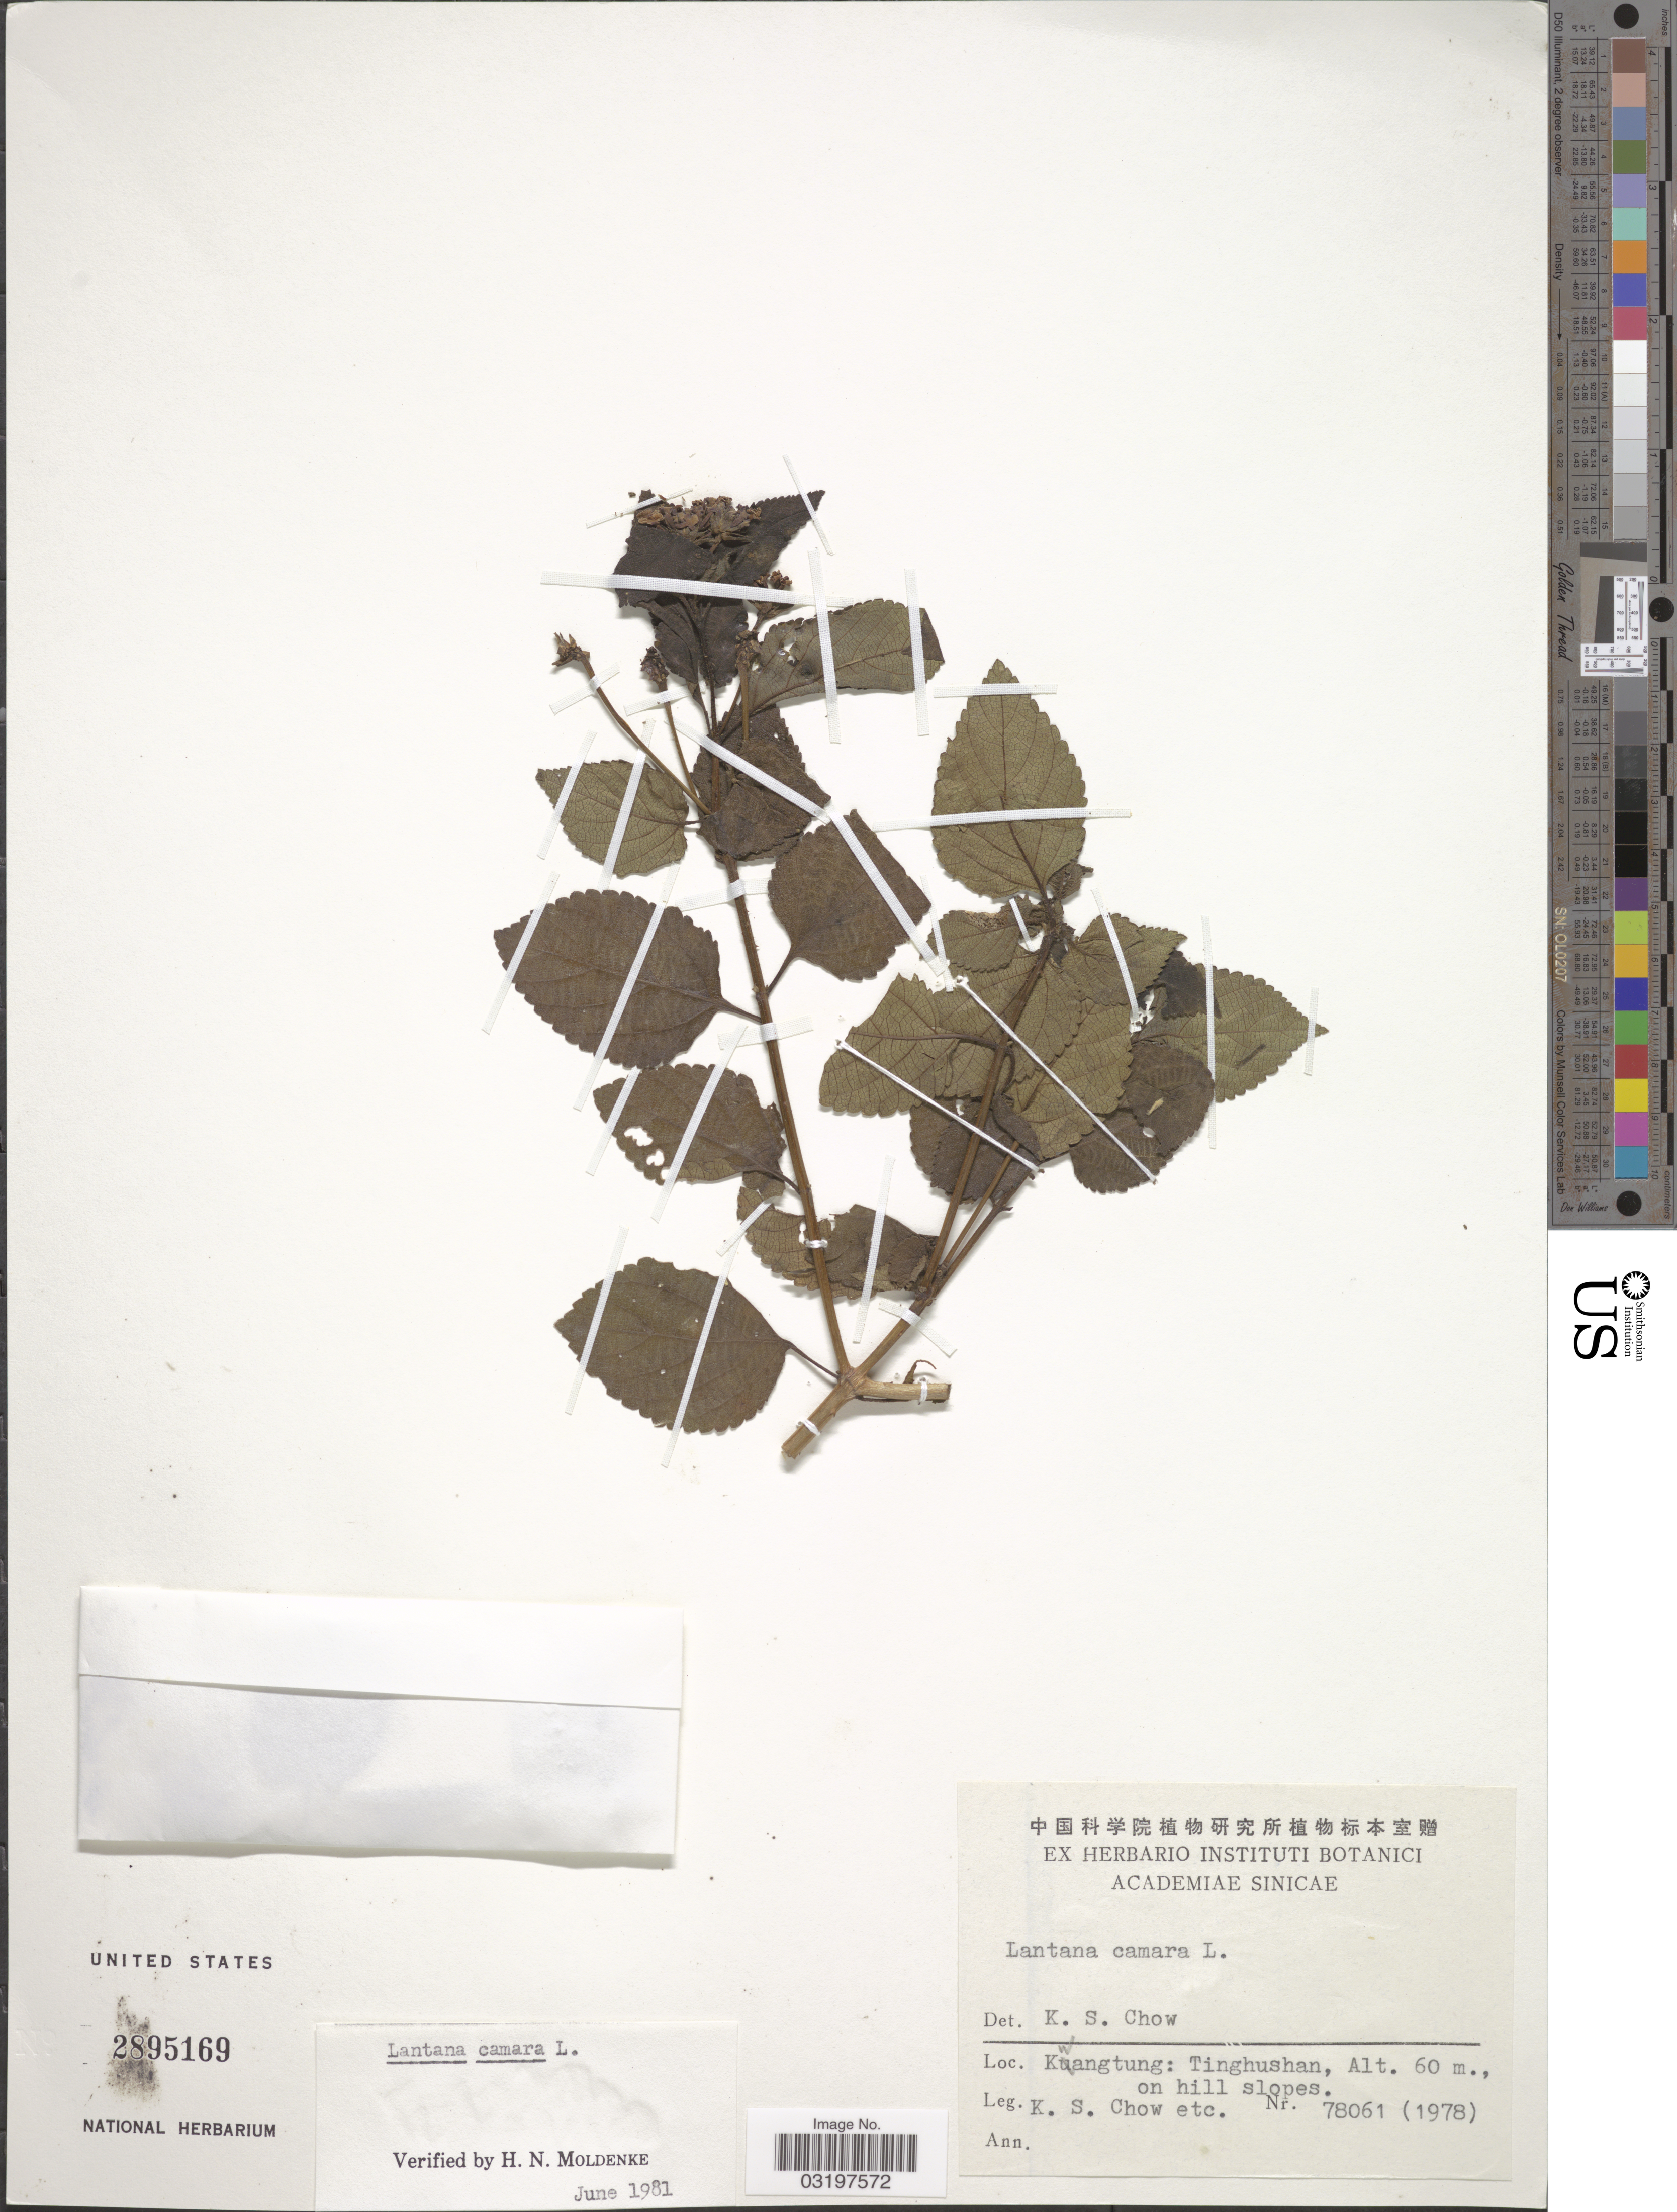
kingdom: Plantae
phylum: Tracheophyta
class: Magnoliopsida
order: Lamiales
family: Verbenaceae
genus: Lantana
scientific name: Lantana camara var. camara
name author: L.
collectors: K. S. Chow & et al.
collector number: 78061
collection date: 1978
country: China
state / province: Guangdong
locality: Kwangtung: Tinghushan.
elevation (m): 60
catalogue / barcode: US 2895169